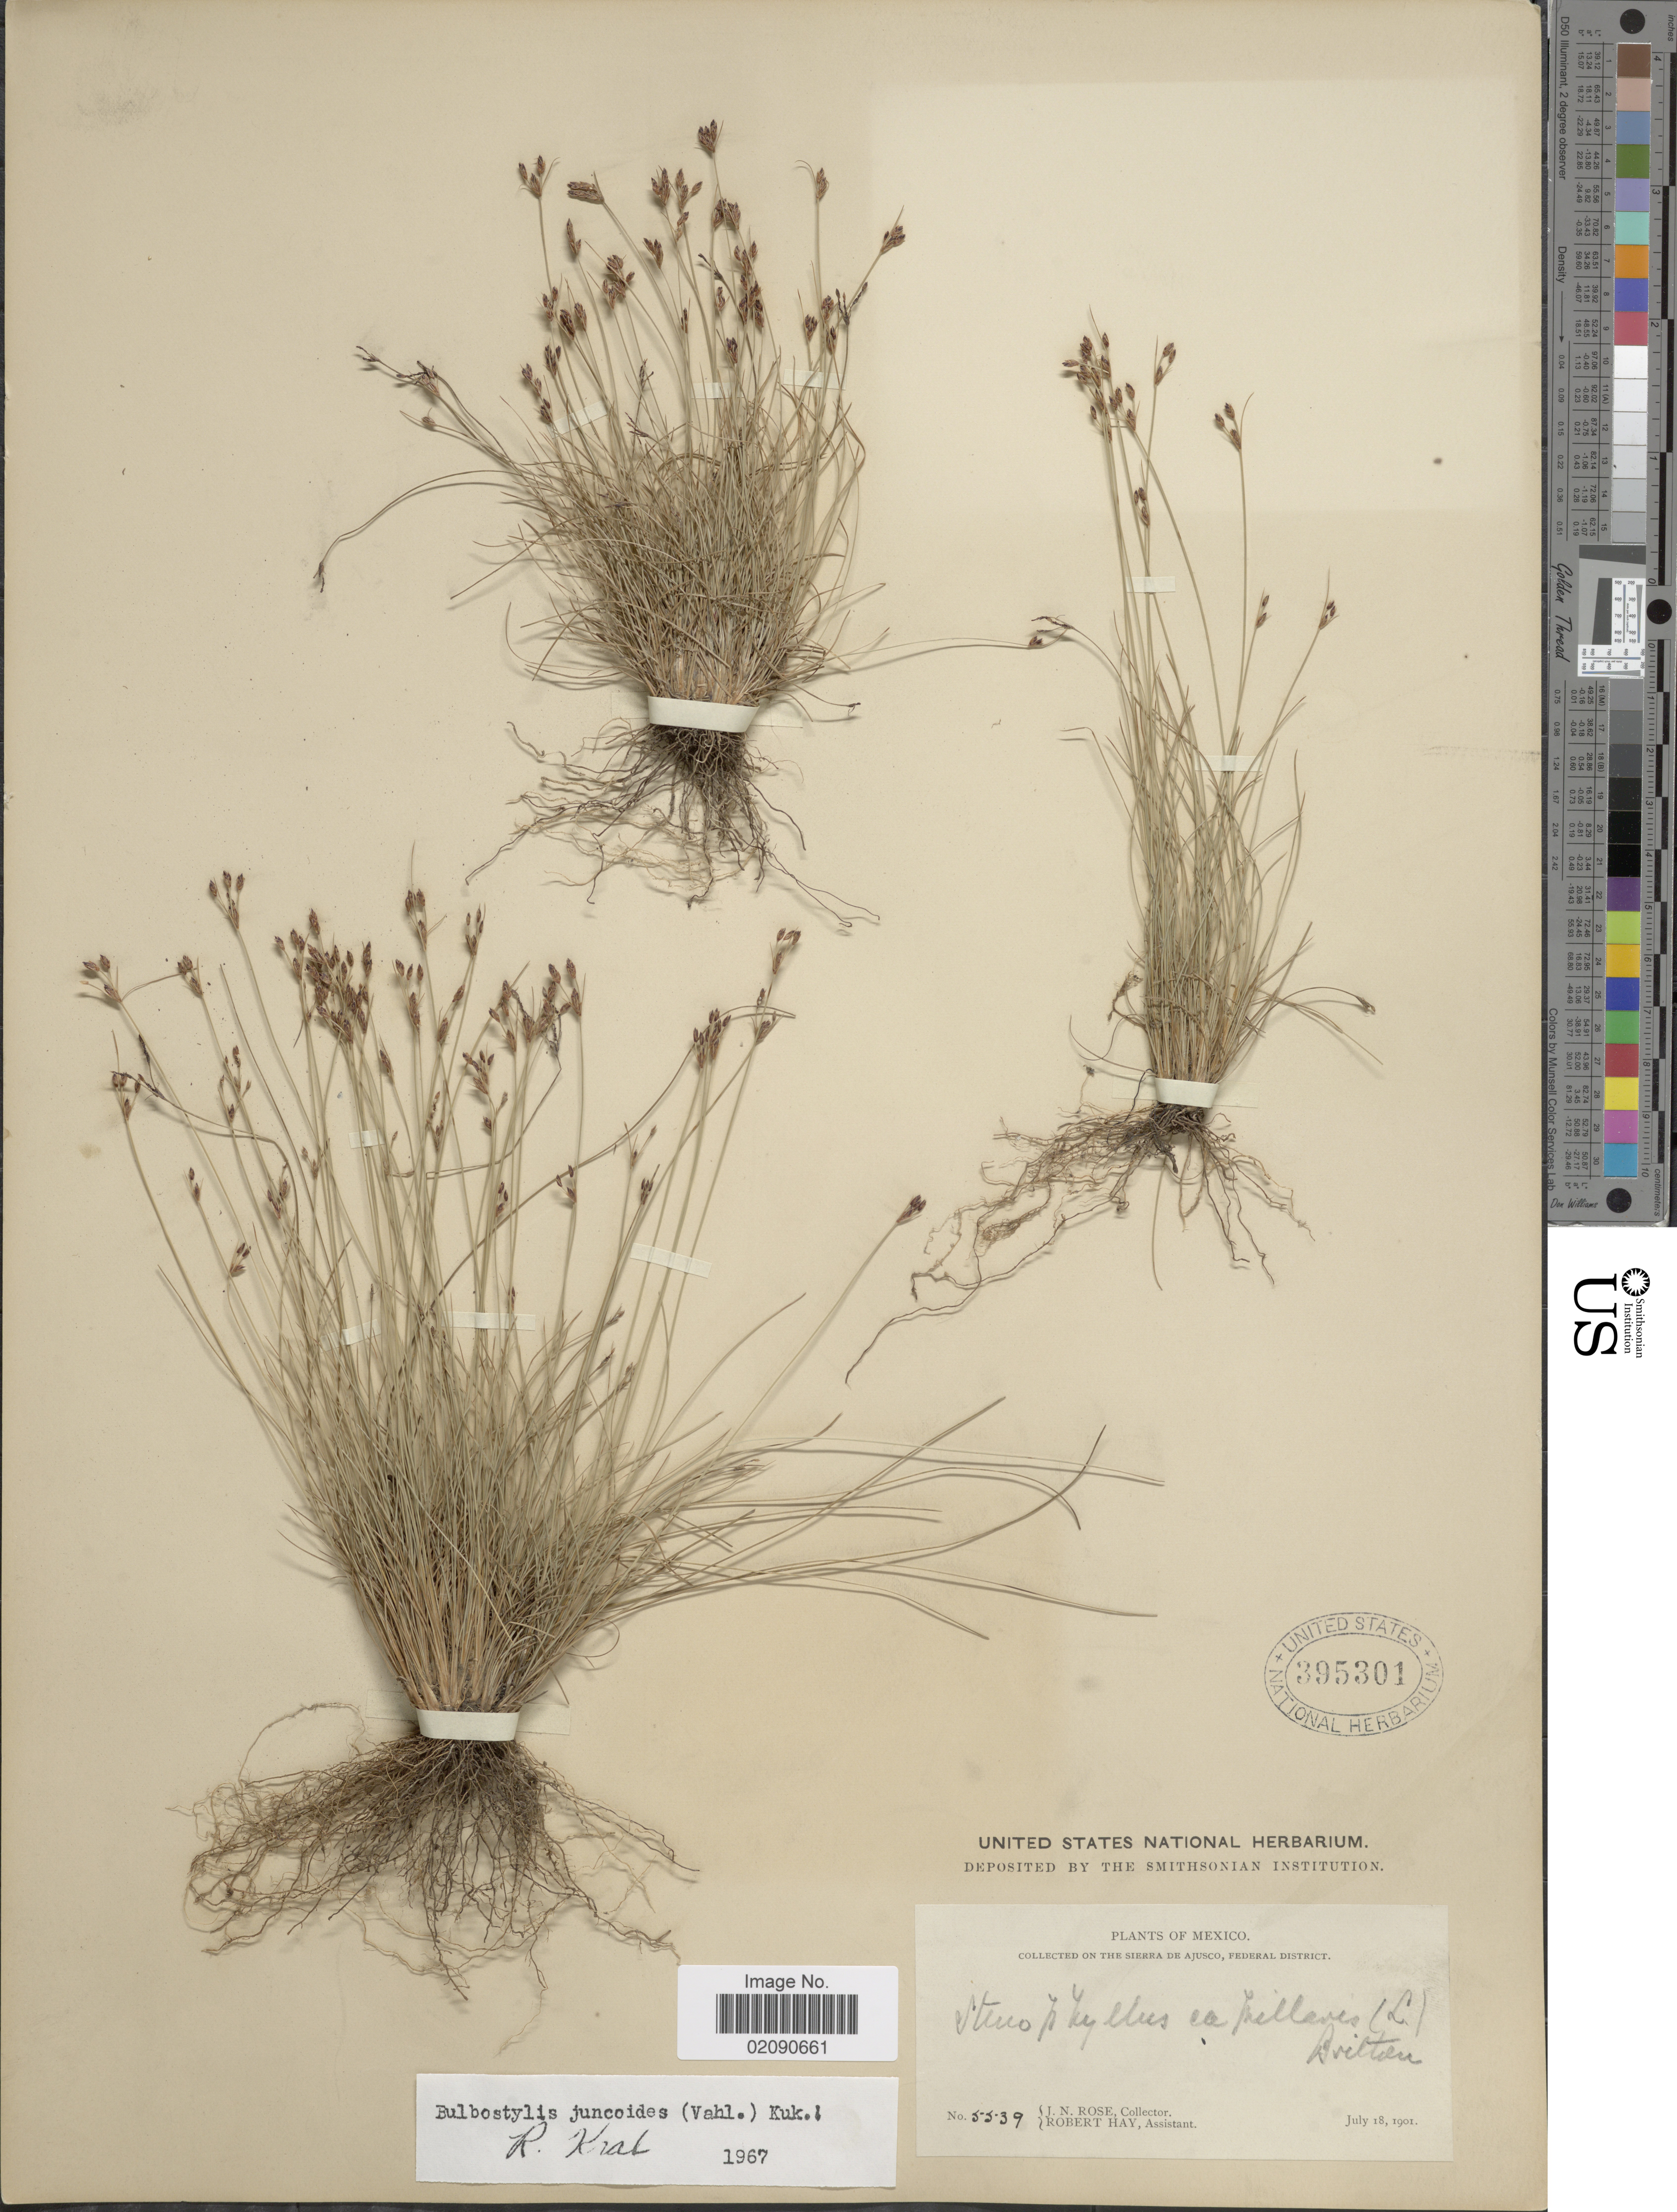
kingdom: Plantae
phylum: Tracheophyta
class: Liliopsida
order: Poales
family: Cyperaceae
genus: Bulbostylis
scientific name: Bulbostylis juncoides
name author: (Vahl) Kük. ex Herter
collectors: J. N. Rose & R. Hay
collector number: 5539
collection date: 1901-07-18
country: Mexico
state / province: Distrito Federal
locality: On the Sierra de Ajusco, Federal District.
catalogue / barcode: US 395301